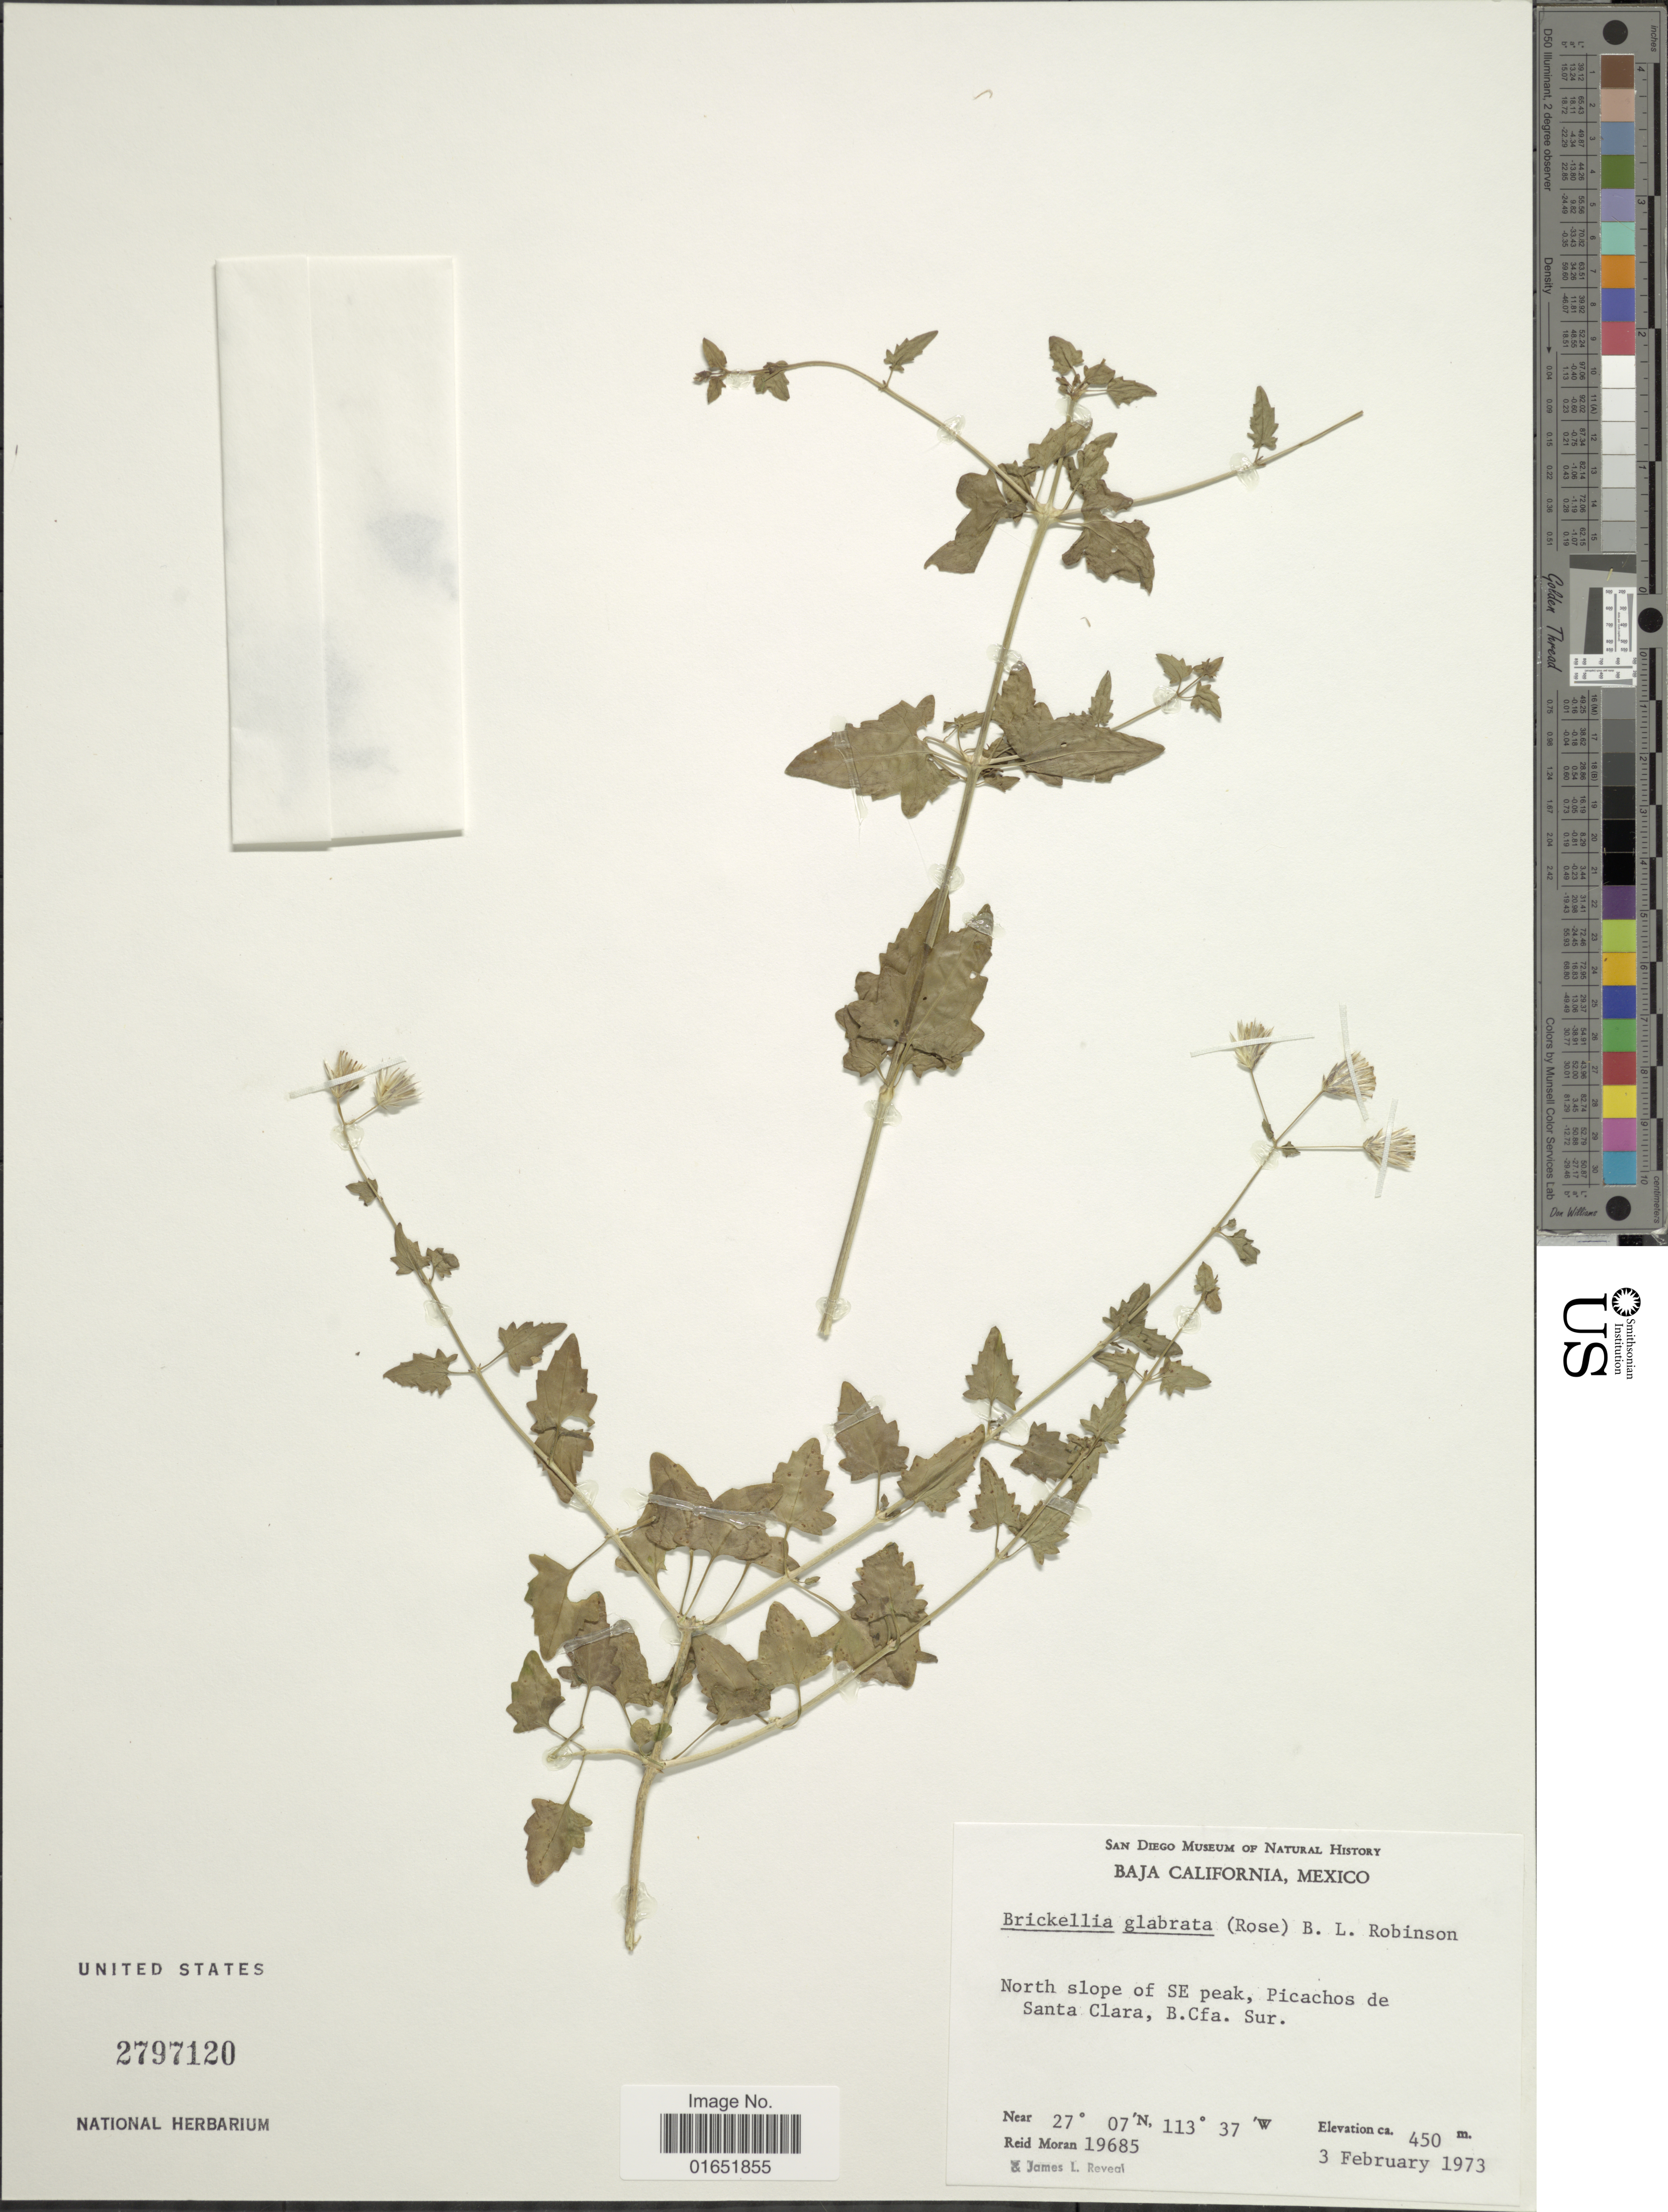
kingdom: Plantae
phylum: Tracheophyta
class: Magnoliopsida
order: Asterales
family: Asteraceae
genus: Brickellia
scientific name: Brickellia glabrata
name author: (Rose) B.L. Rob.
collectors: R. V. Moran & J. L. Reveal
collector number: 19685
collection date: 1973-02-03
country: Mexico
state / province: Baja California Sur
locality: North slope of SE peak, Picachos de Santa Clara, B. Cfa. Sur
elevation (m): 450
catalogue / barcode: US 2797120